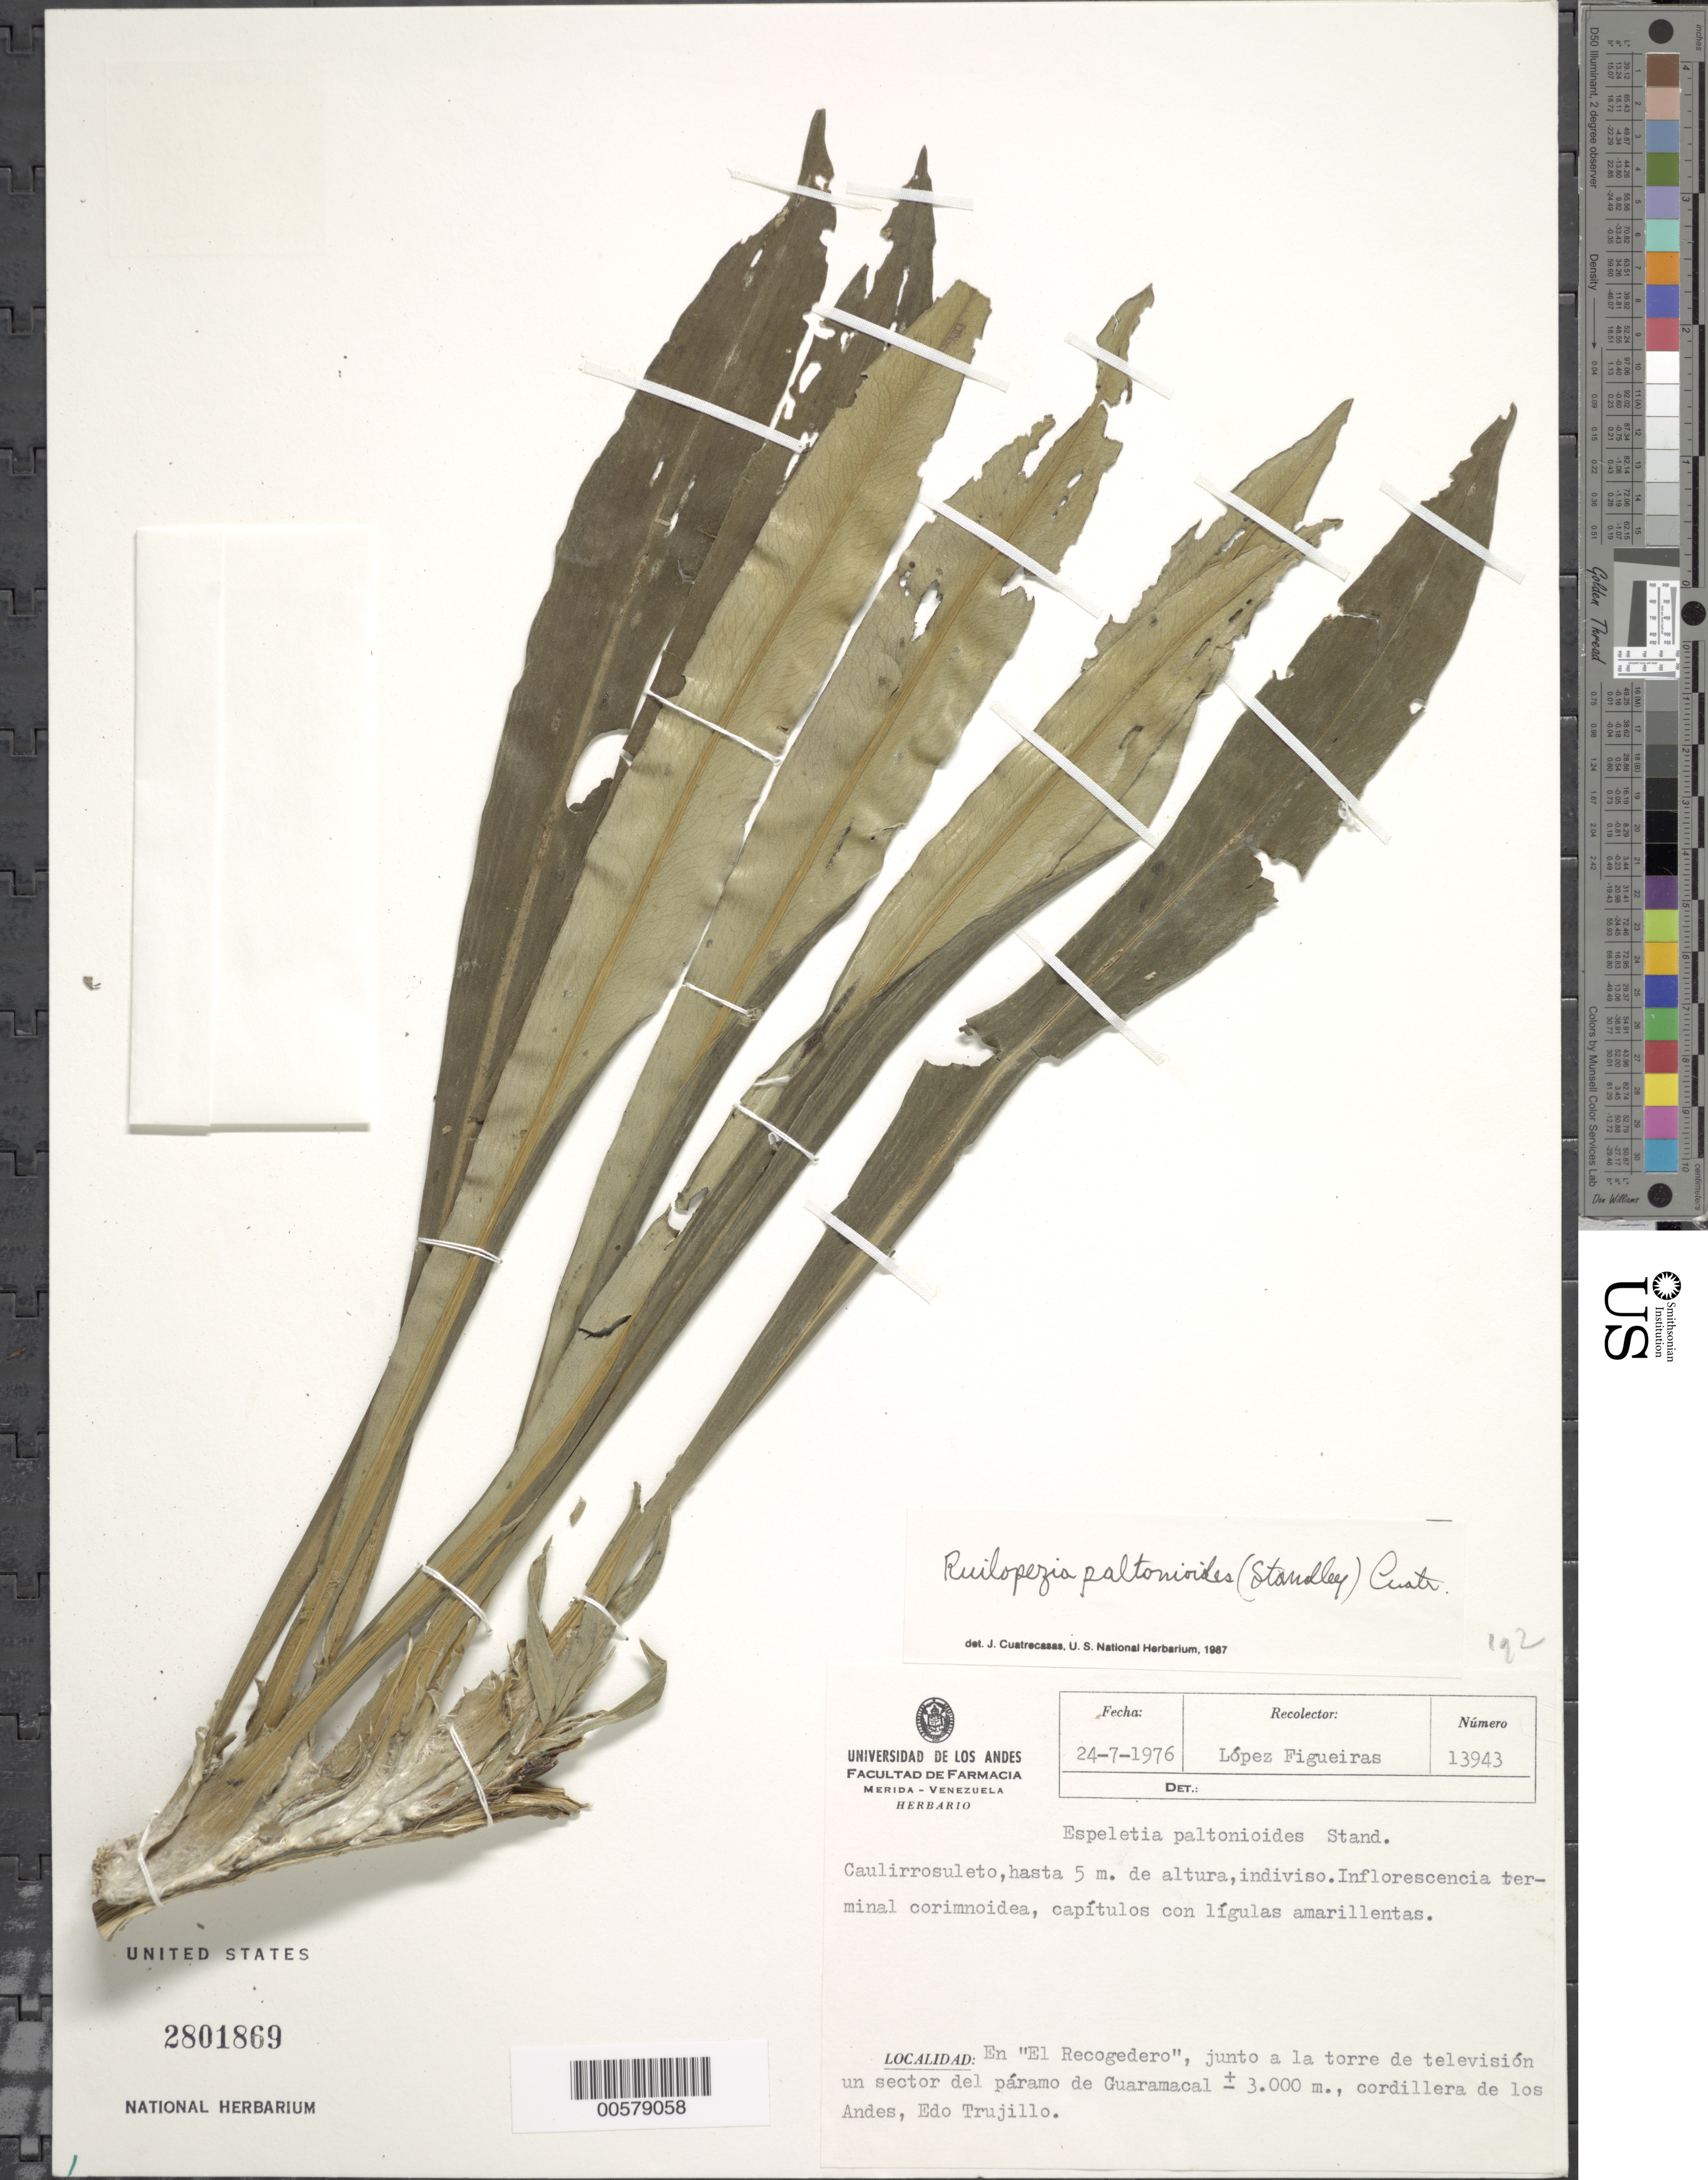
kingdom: Plantae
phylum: Tracheophyta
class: Magnoliopsida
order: Asterales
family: Asteraceae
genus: Ruilopezia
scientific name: Ruilopezia paltonioides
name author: (Standl.) Cuatrec.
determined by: Cuatrecasas, J.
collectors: M. López Figueiras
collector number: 13943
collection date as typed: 24 Jul 1976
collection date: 1976-07-24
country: Venezuela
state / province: Trujillo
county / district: Boconó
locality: Cordillera de los Andes, paramo de Guaramacal: El Recogedero, junto a la torre de television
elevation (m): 3000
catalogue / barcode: US 2801869